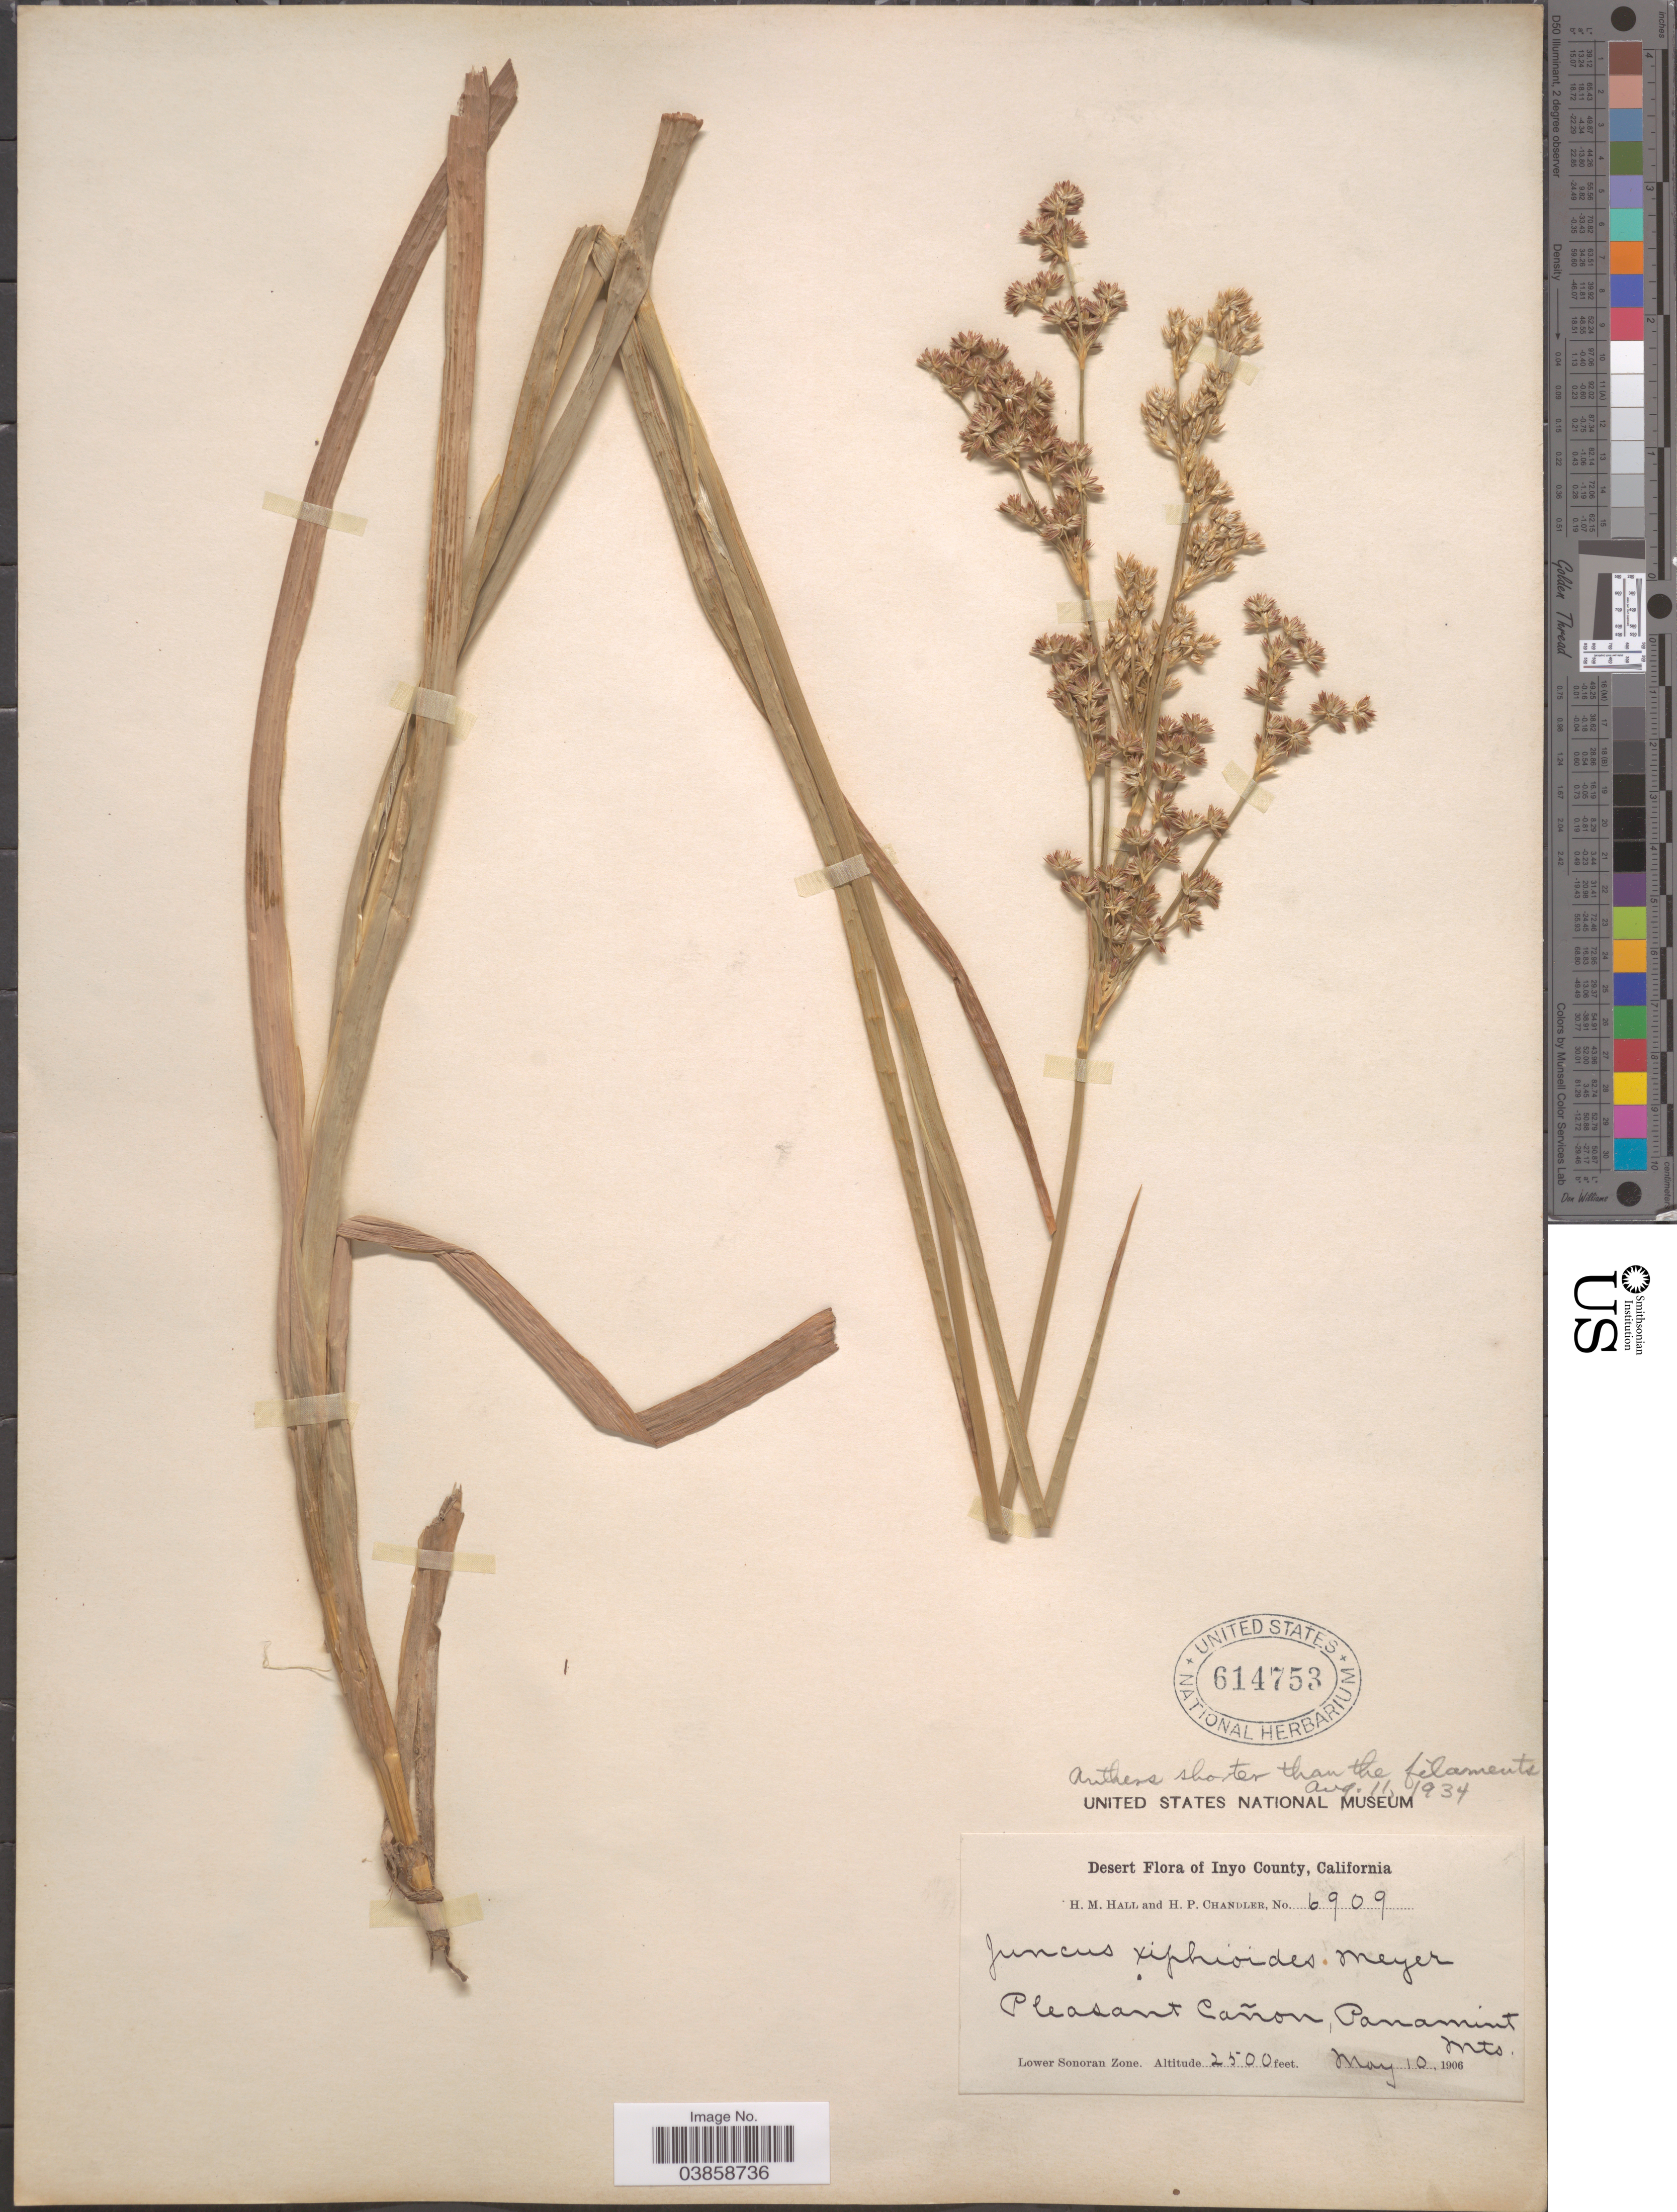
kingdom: Plantae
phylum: Tracheophyta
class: Liliopsida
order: Poales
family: Juncaceae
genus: Juncus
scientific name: Juncus xiphioides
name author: E. Mey.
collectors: H. M. Hall & H. Chandler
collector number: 6909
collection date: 1906-05-10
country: United States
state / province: California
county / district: Inyo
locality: Inyo County. Pleasant Cañon, Panamint Mts. Lower Sonoran Zone.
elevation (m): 762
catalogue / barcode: US 614753